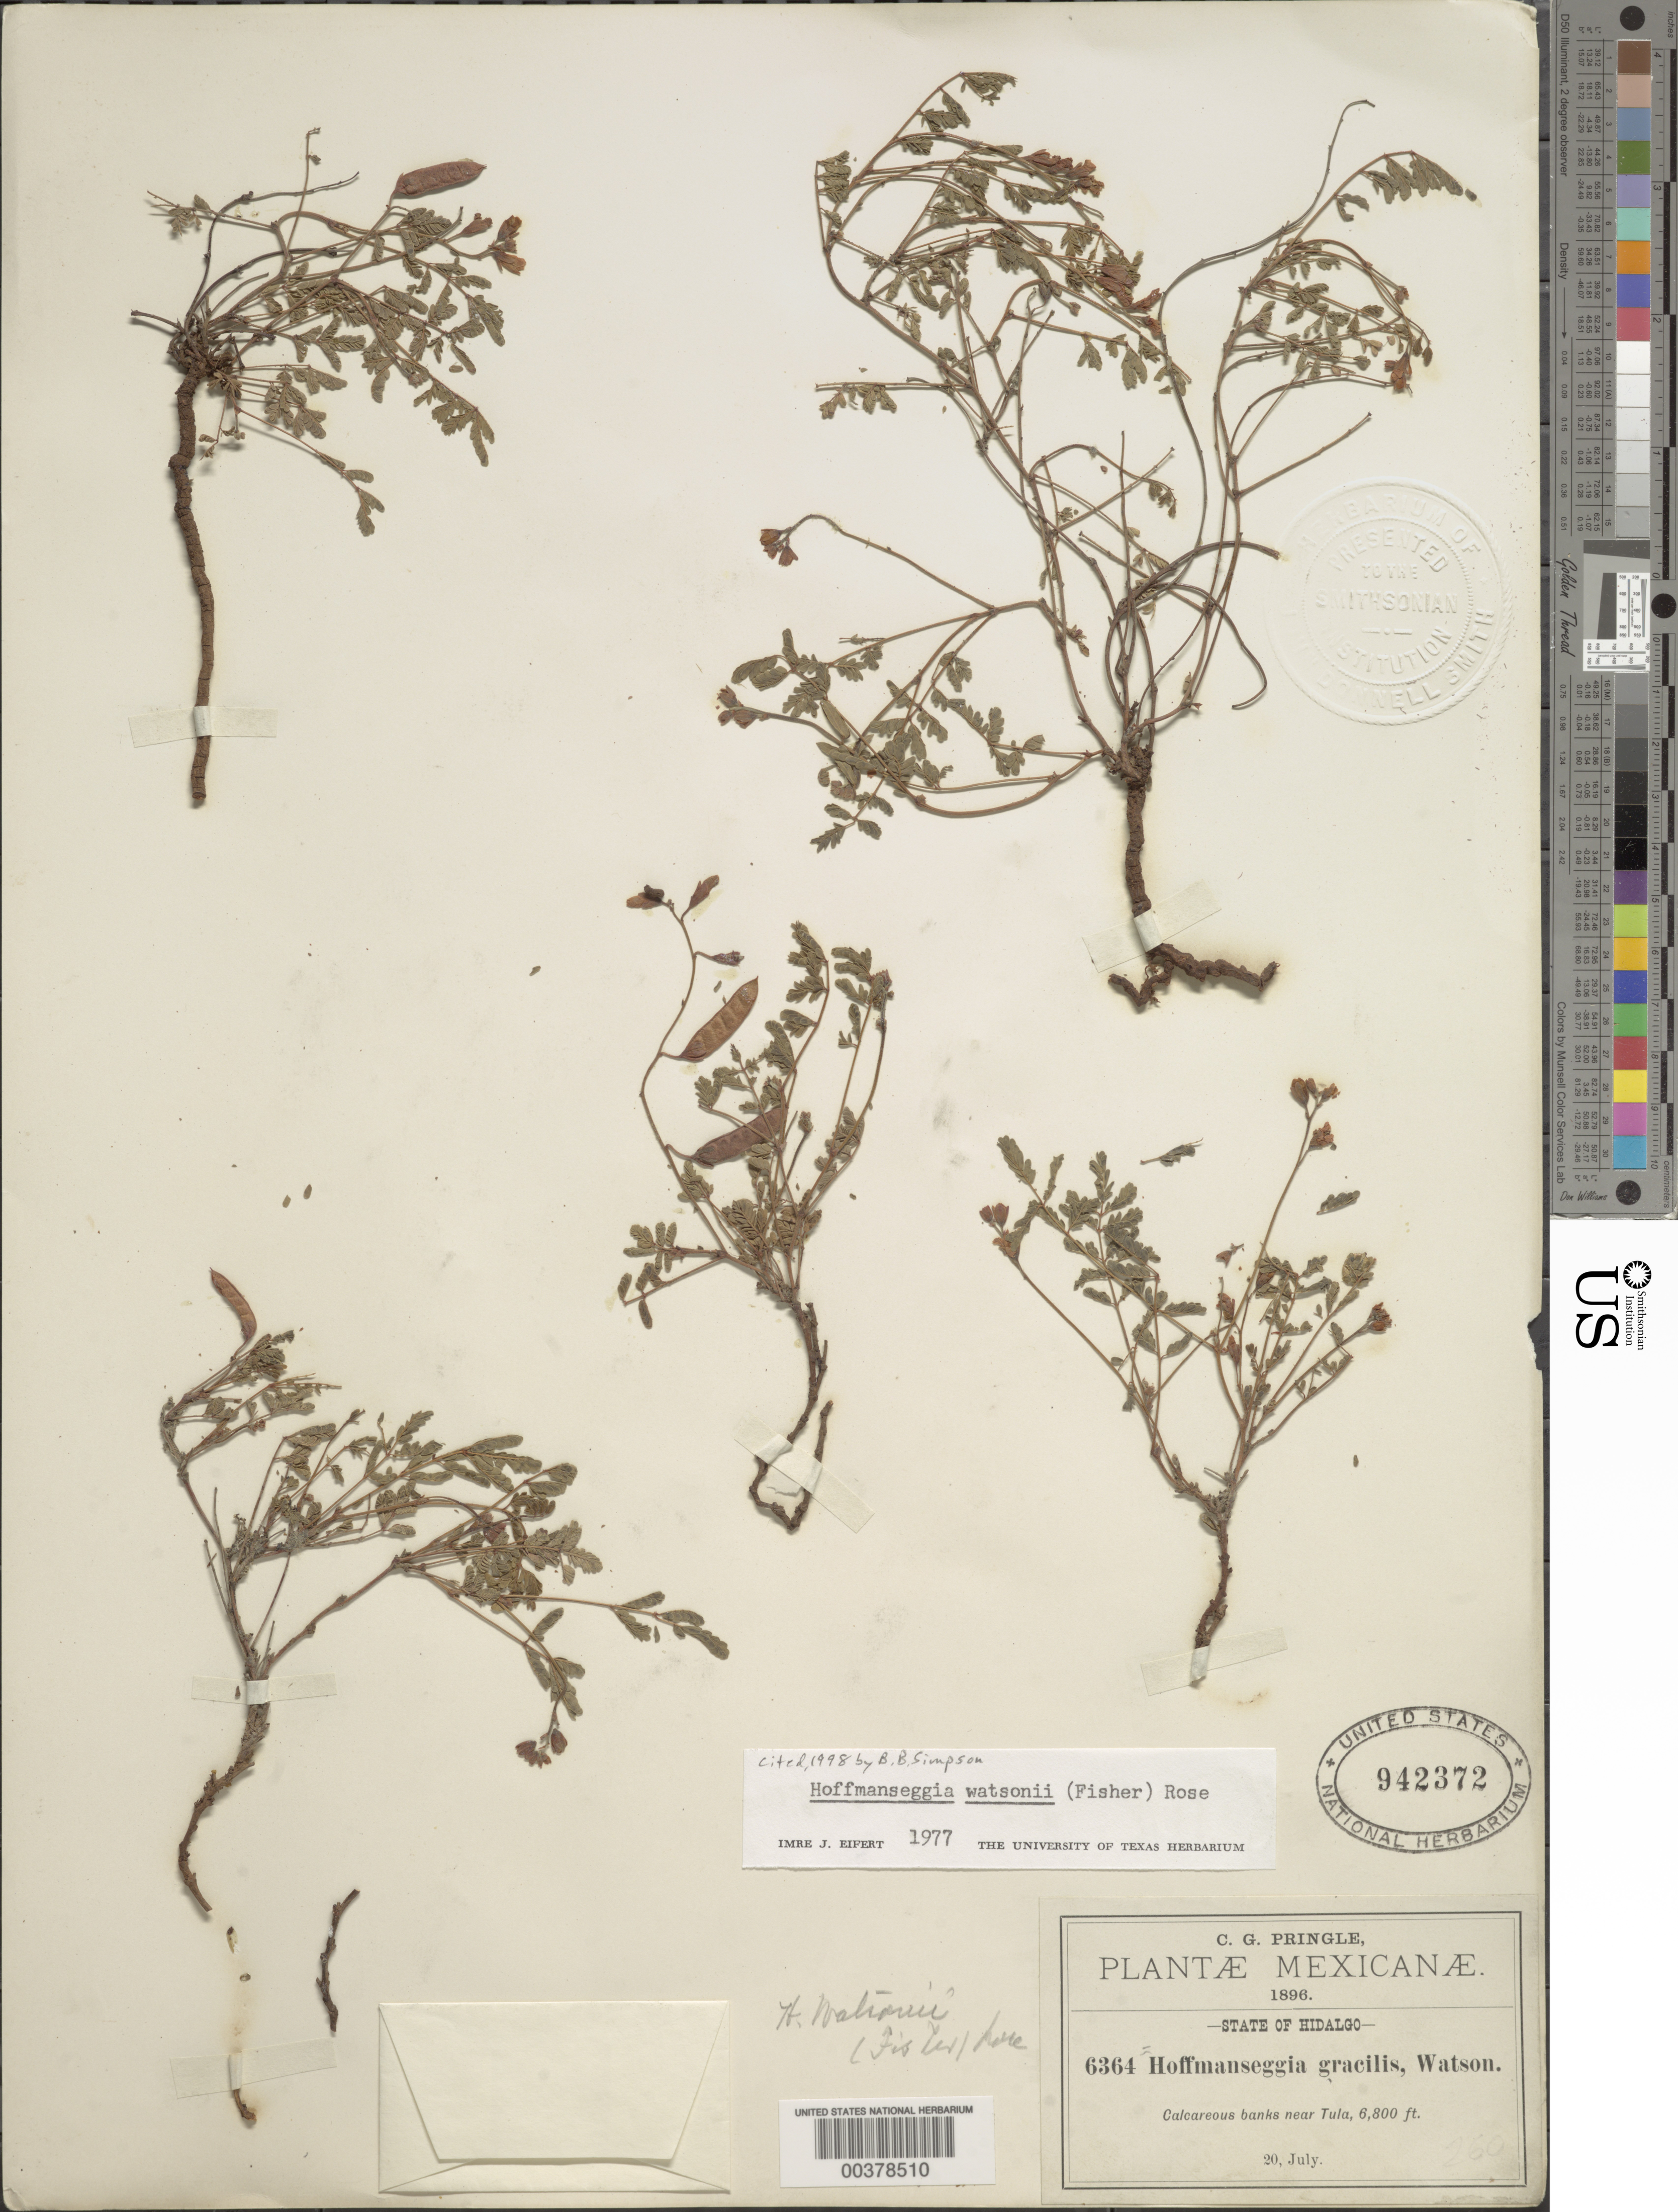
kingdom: Plantae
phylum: Tracheophyta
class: Magnoliopsida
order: Fabales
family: Fabaceae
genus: Hoffmannseggia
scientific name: Hoffmannseggia watsonii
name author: (Fisher) Rose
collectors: C. G. Pringle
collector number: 6364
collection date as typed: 20 Jul 1896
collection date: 1896-07-20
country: Mexico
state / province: Hidalgo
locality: Near Tula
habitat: Calcareous banks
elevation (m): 2073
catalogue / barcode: US 942372